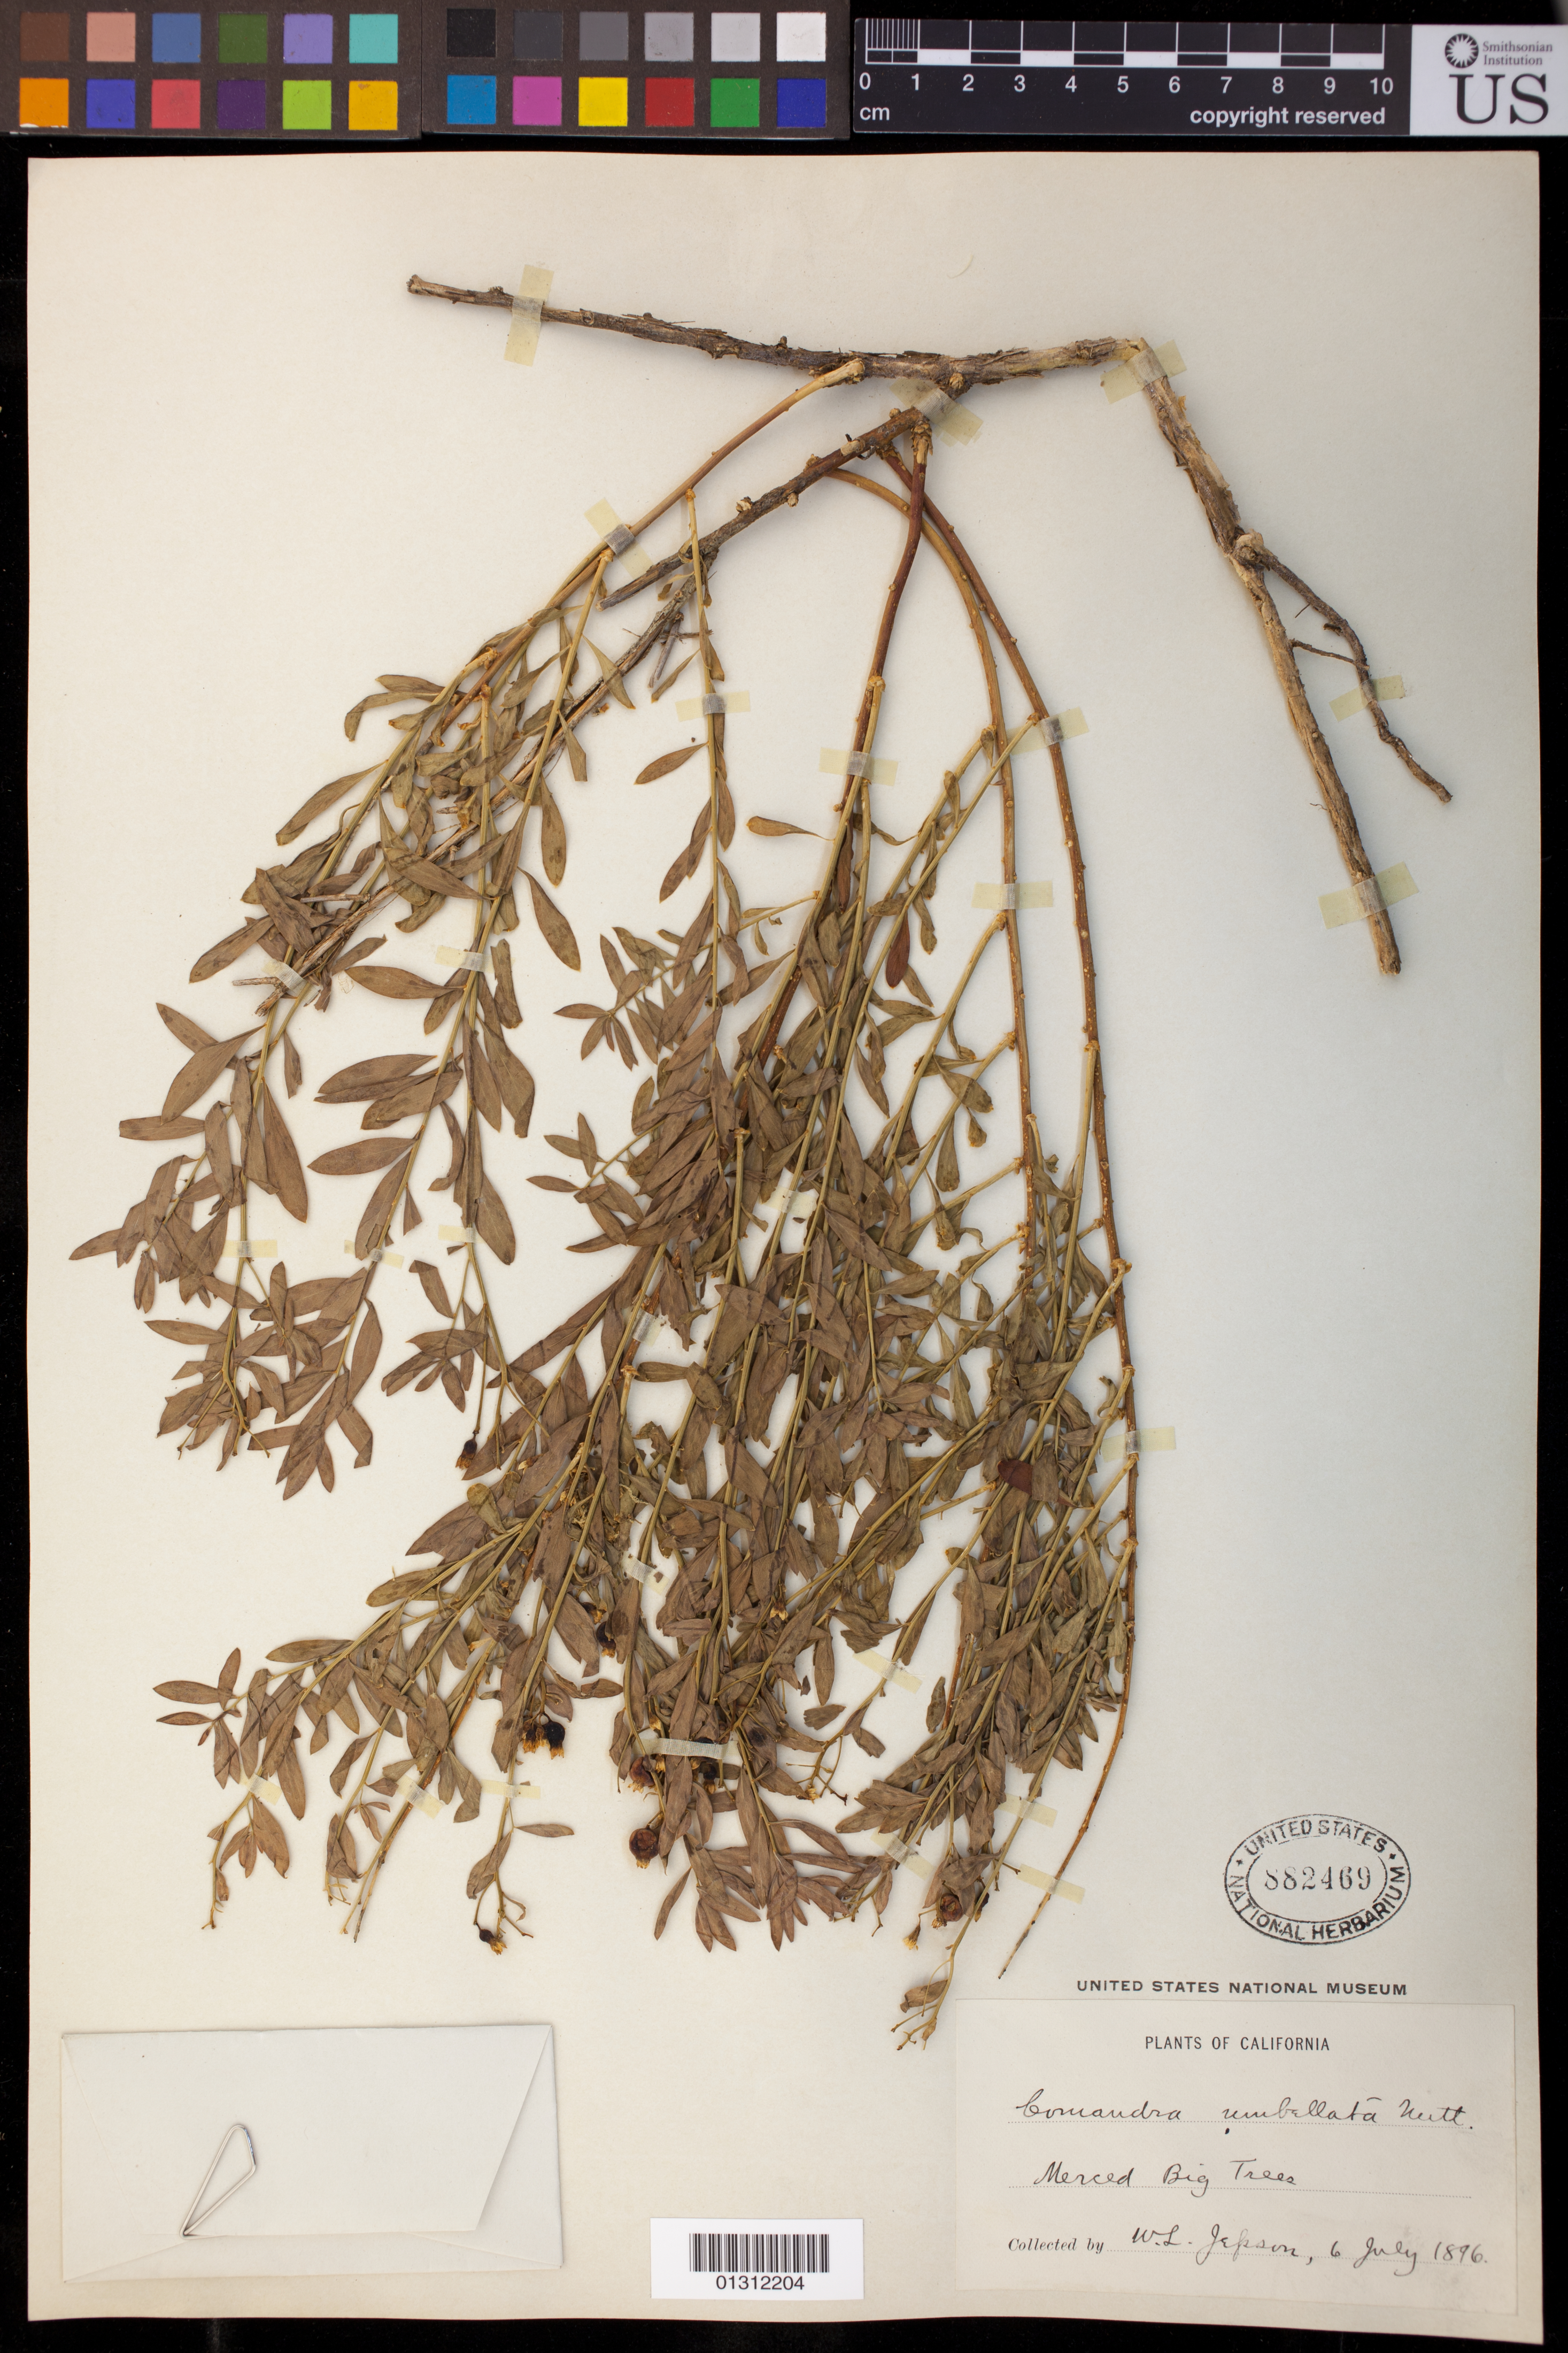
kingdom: Plantae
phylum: Tracheophyta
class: Magnoliopsida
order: Santalales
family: Comandraceae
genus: Comandra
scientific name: Comandra umbellata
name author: (L.) Nutt.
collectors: W. L. Jepson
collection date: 1896-07-06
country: United States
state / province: California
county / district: Merced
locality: Big Trees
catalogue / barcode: US 882469